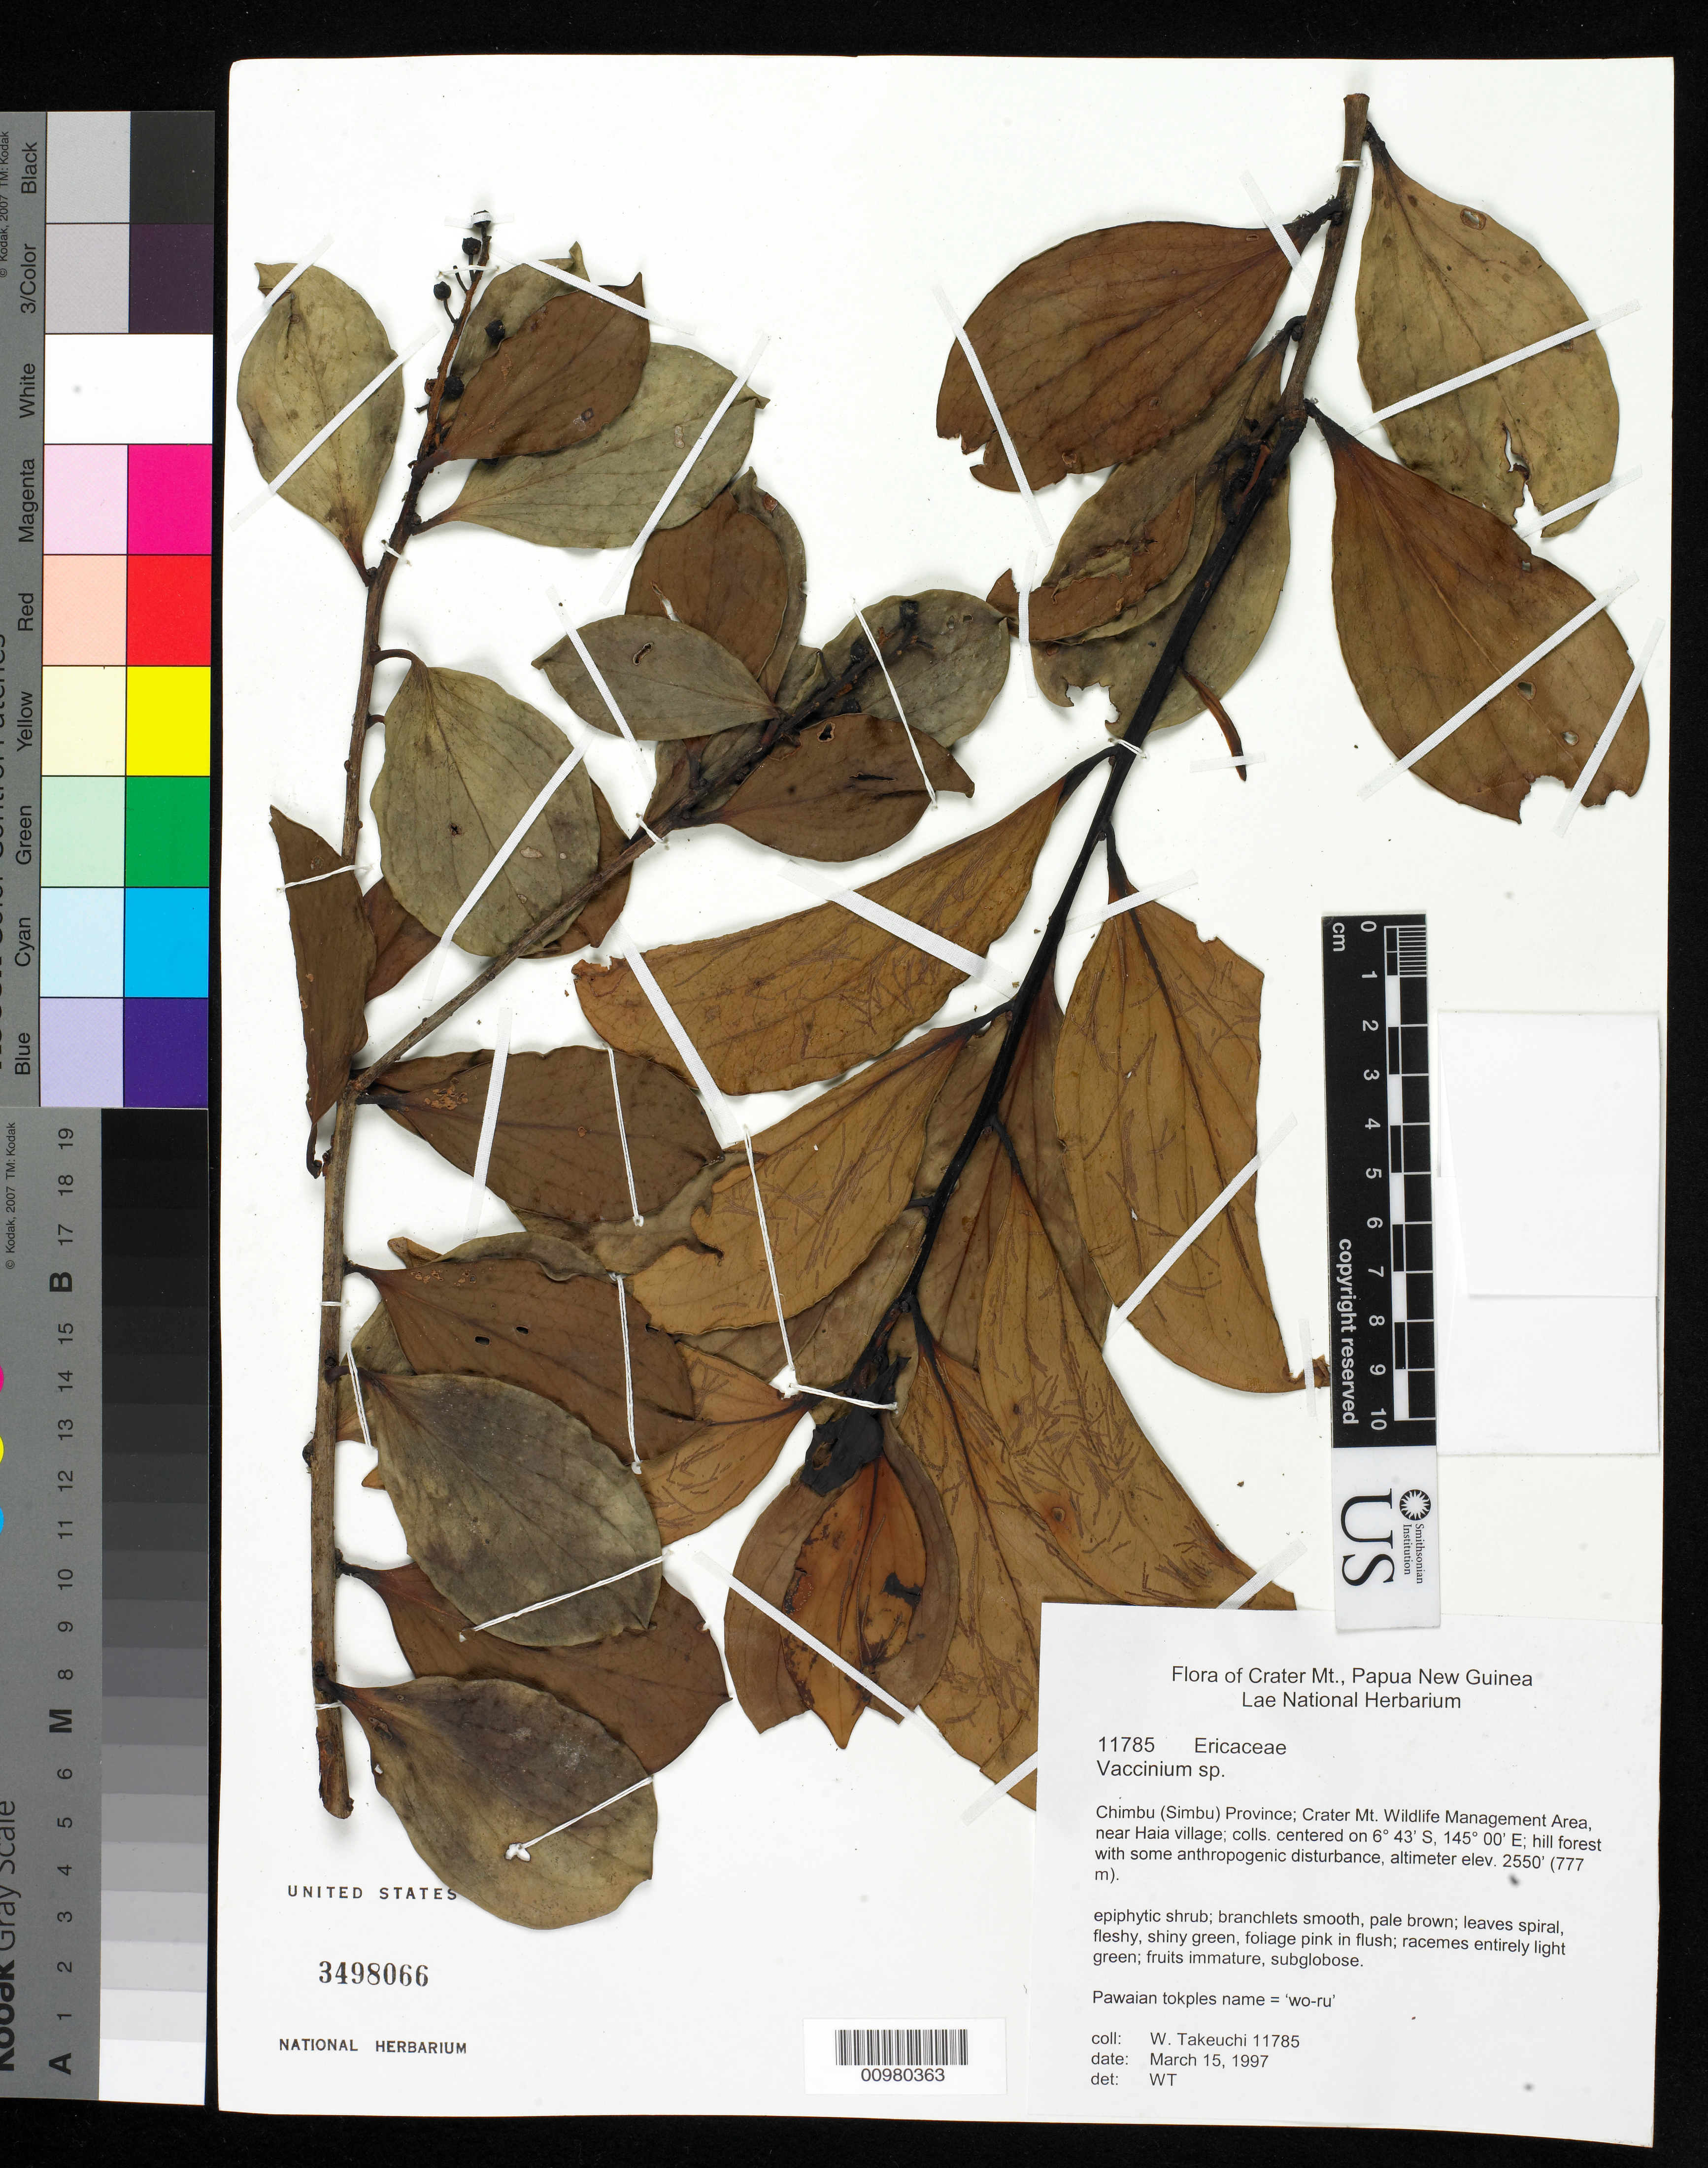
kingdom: Plantae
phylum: Tracheophyta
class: Magnoliopsida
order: Ericales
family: Ericaceae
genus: Vaccinium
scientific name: Vaccinium sp.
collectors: W. N. Takeuchi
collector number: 11785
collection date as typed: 15 Mar 1997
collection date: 1997-03-15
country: Papua New Guinea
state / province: Chimbu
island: New Guinea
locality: Chimbu (Simbu) province; Crater Mt. Wildlife Management Area, near Haia village. Hill forest with some anthropogenic disturbance.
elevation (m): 777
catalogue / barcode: US 3498066